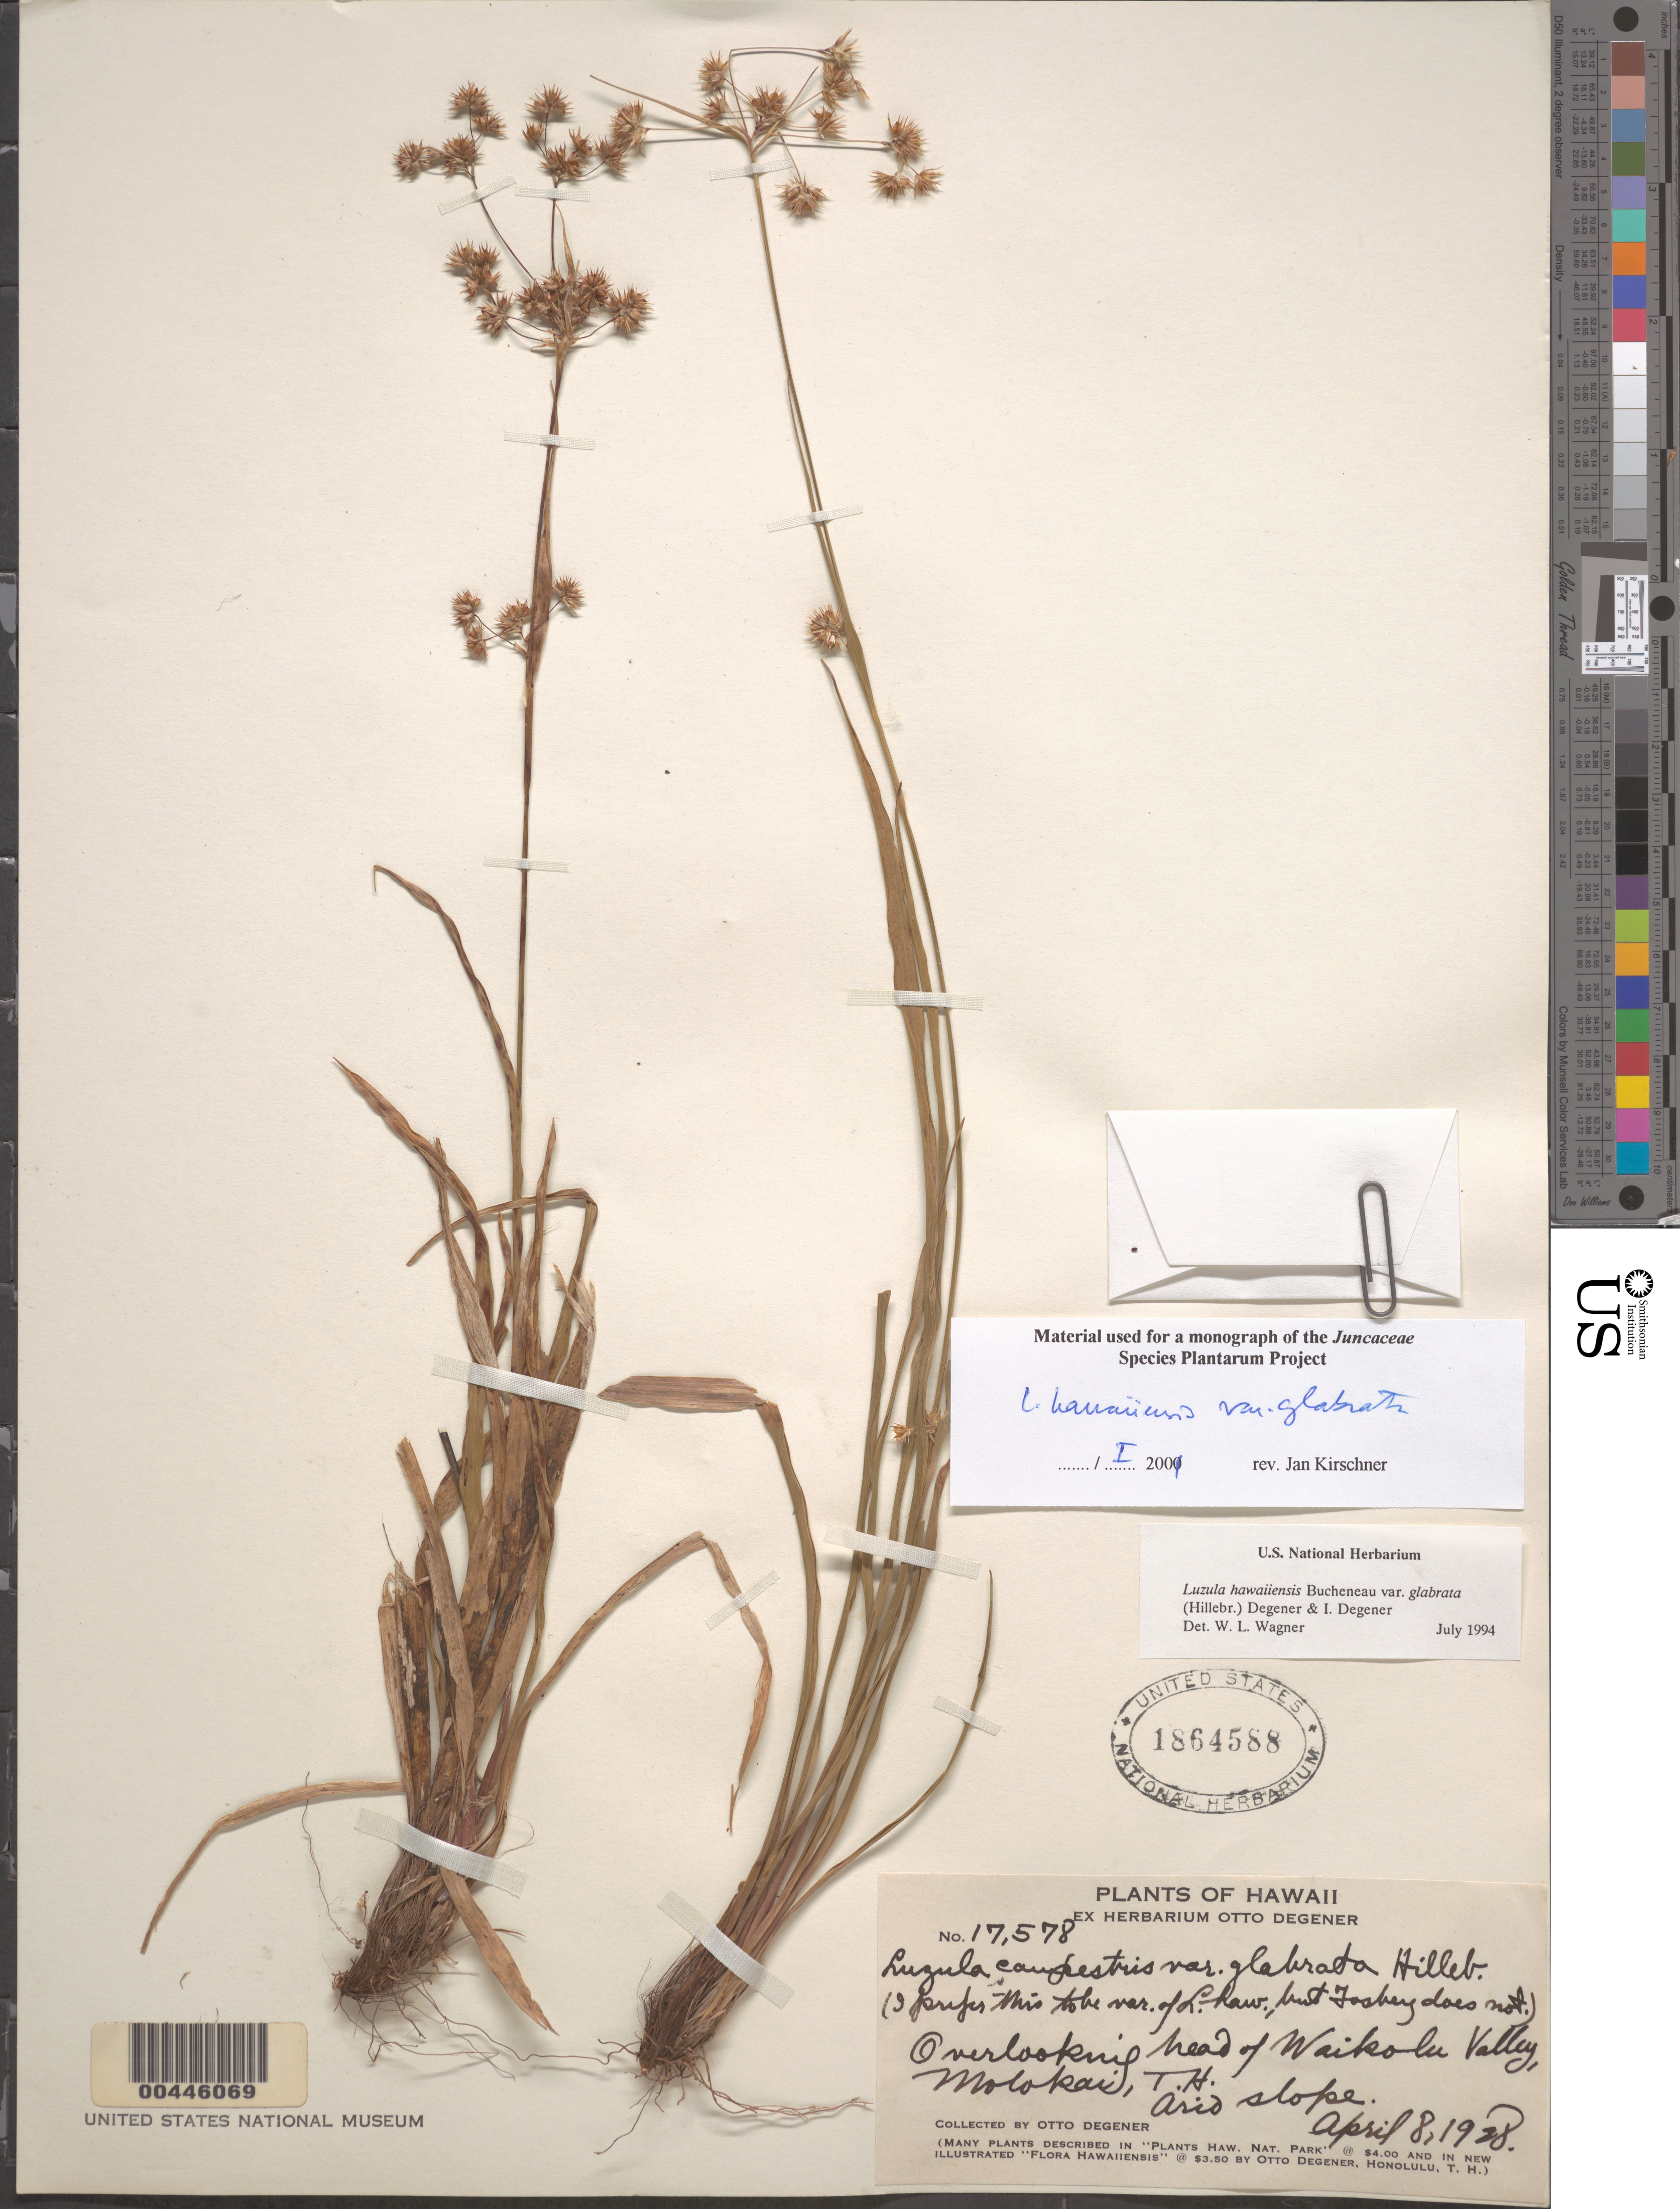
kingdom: Plantae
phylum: Tracheophyta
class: Liliopsida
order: Poales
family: Juncaceae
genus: Luzula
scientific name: Luzula hawaiiensis var. glabrata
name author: (Hillebr.) O. Deg. & I. Deg.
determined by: Wagner, W. L., (BOT), Smithsonian Institution - National Museum of Natural History (UNITED STATES)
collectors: O. Degener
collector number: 17578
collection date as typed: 8 Apr 1928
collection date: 1928-04-08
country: United States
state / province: Hawaii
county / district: Maui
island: Moloka'i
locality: Overlooking head of Waikolu Valley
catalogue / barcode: US 1864588